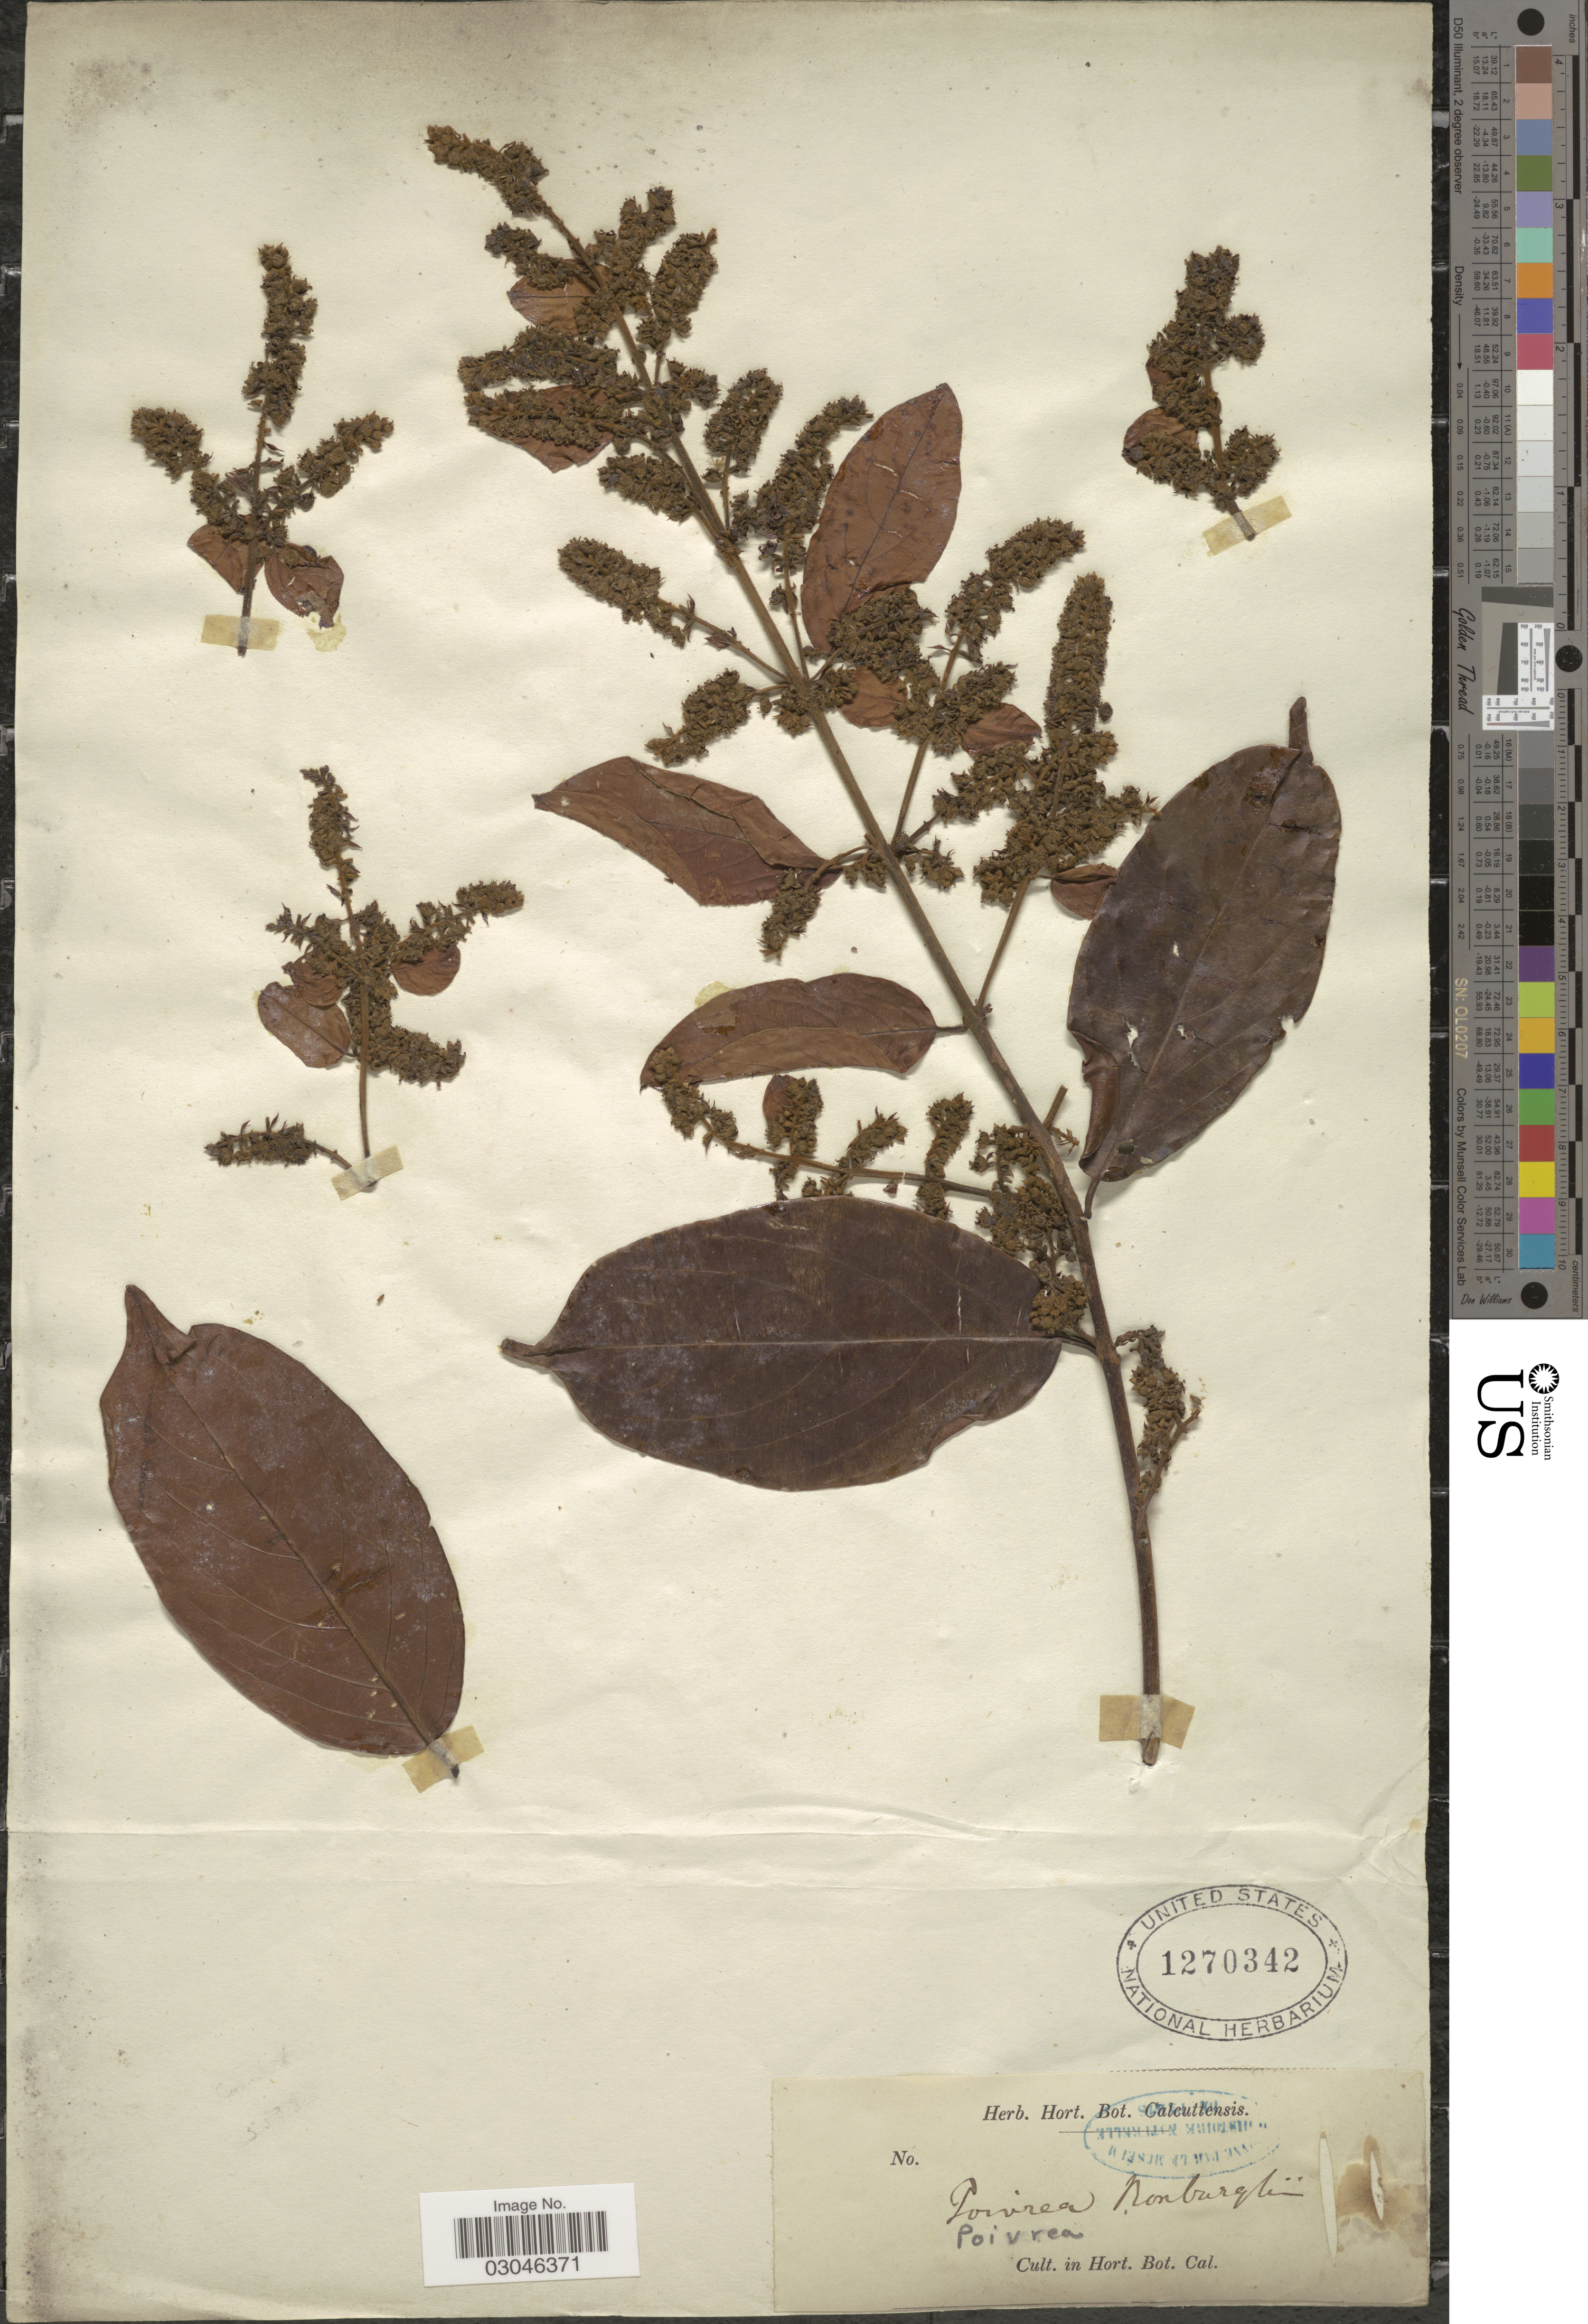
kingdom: Plantae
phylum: Tracheophyta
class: Magnoliopsida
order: Myrtales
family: Combretaceae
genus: Combretum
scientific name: Combretum roxburghii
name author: Spreng.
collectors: ex Herb. Hort. Bot. Calcuttensis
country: India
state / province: West Bengal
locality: Hort. Bot. Cal.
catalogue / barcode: US 1270342